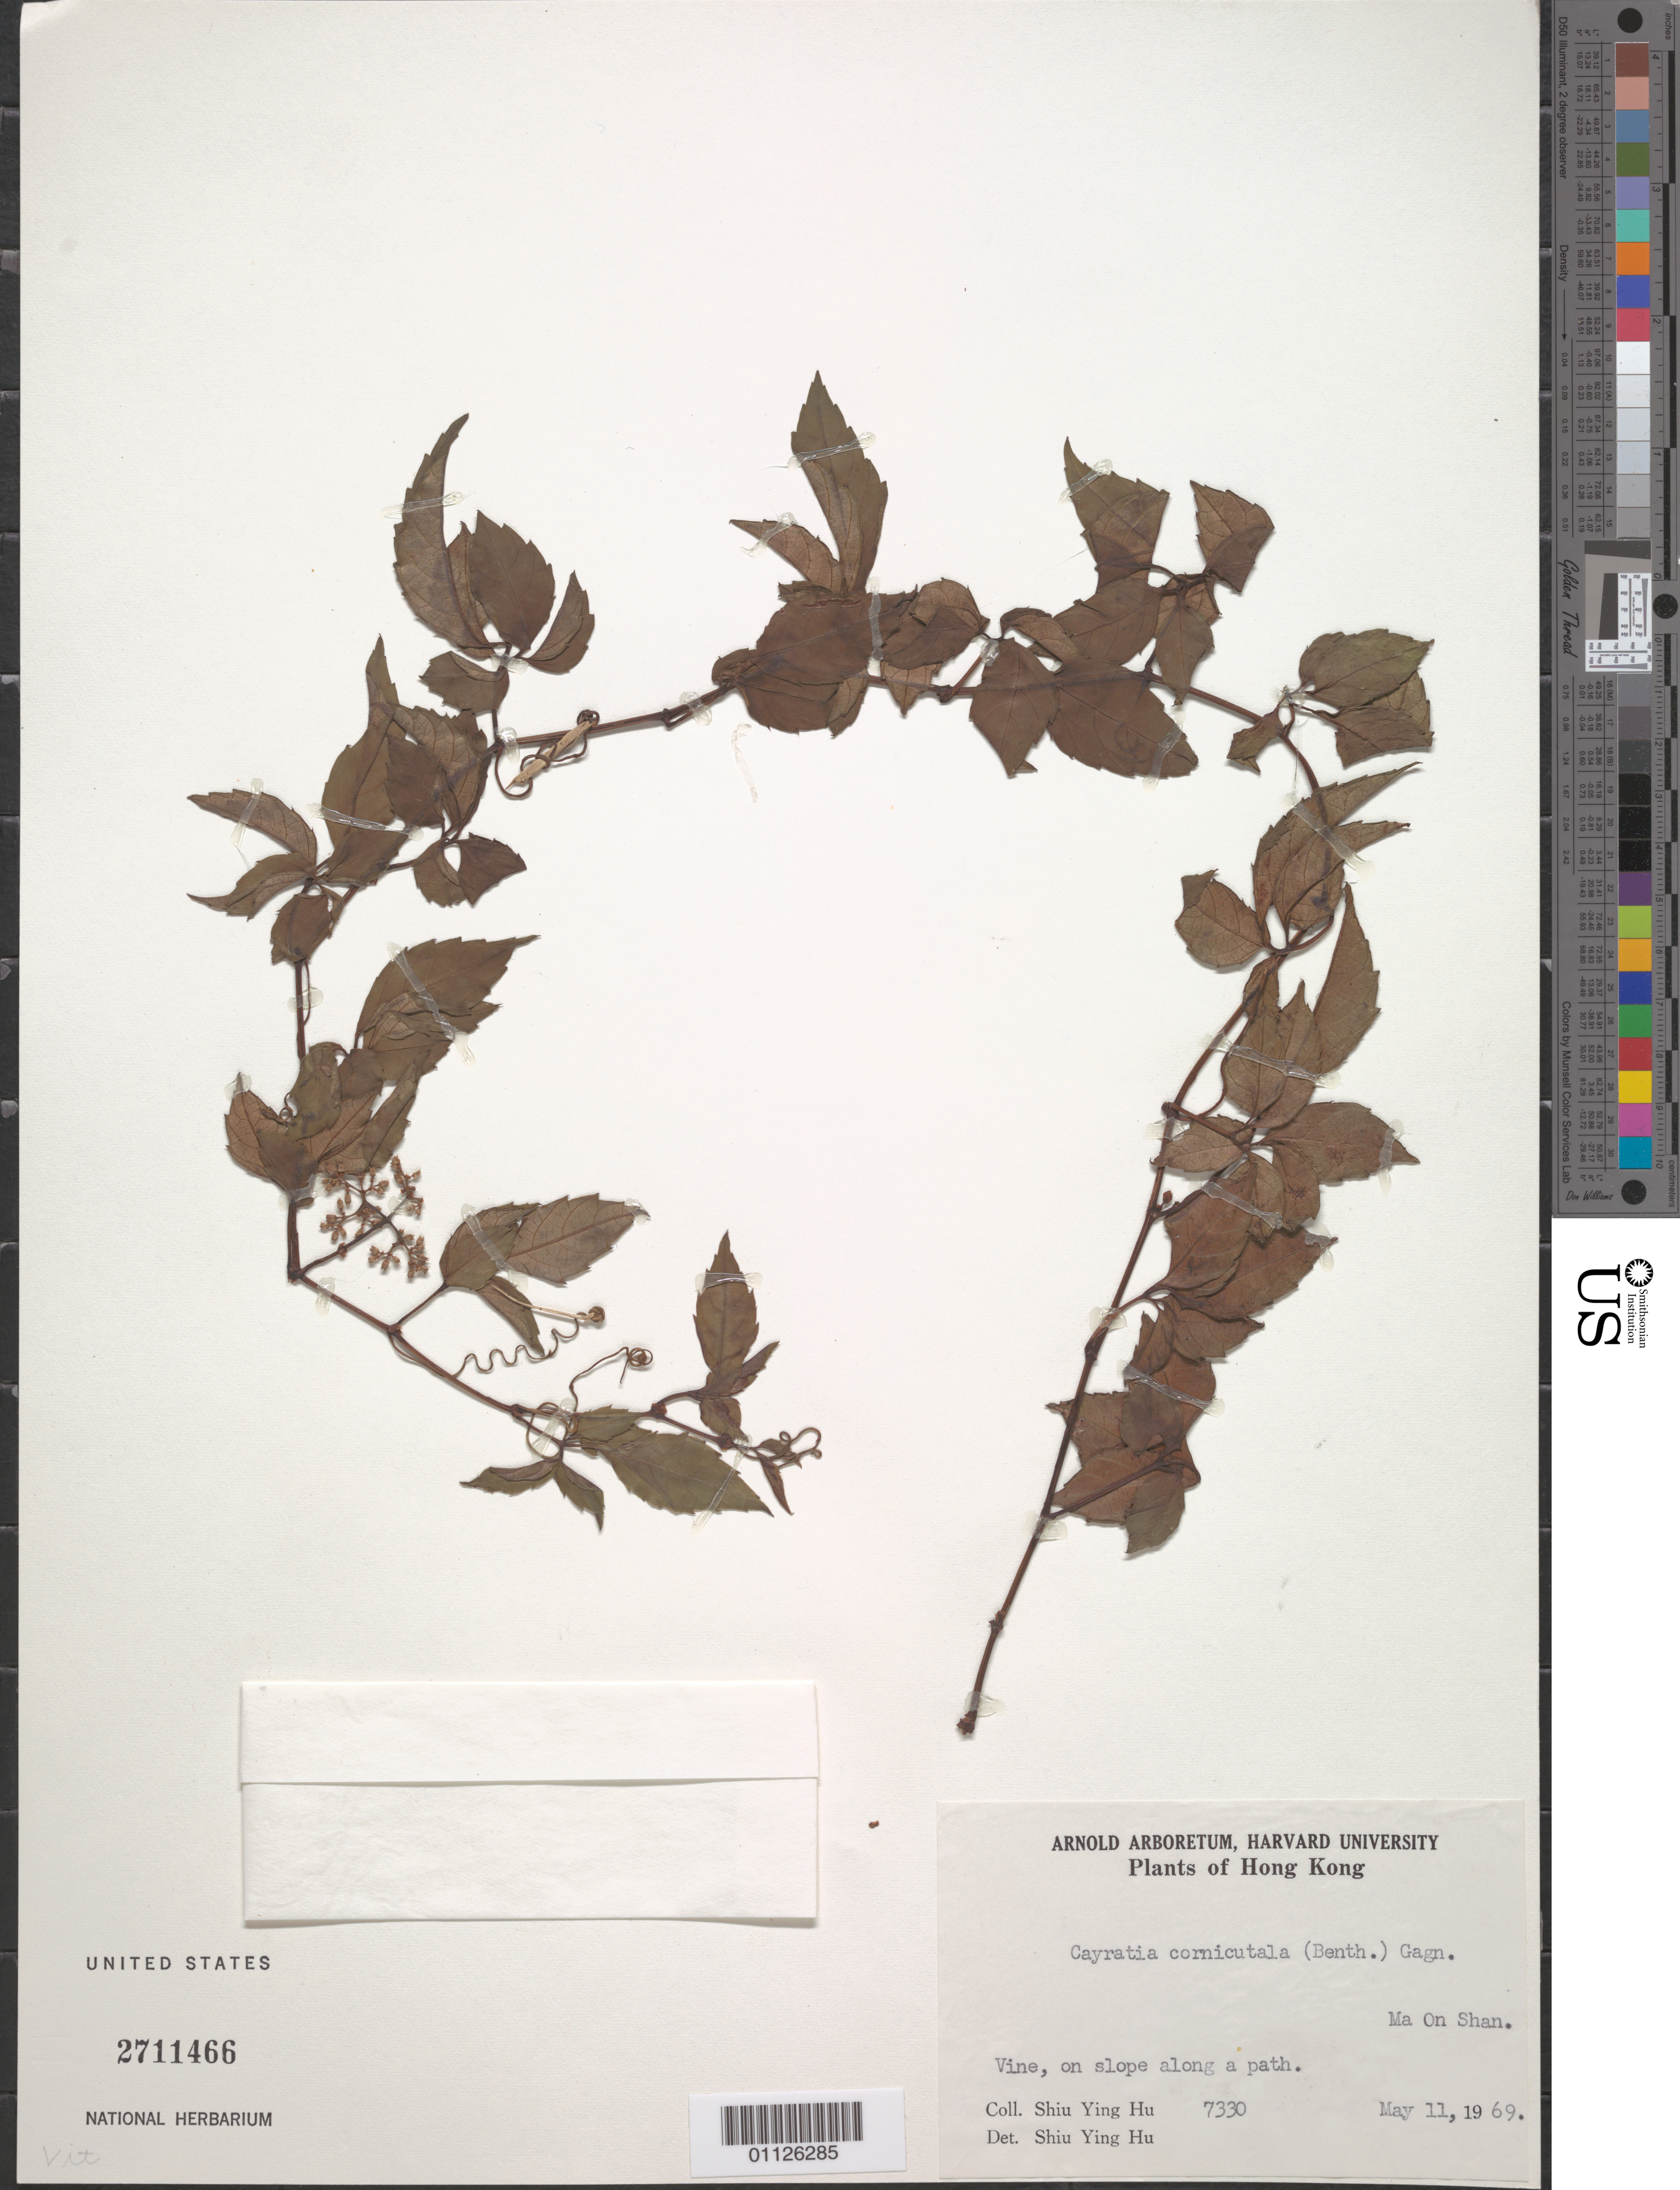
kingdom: Plantae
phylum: Tracheophyta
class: Magnoliopsida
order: Vitales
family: Vitaceae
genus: Causonis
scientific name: Causonis corniculata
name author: (Benth.) J. Wen & L.M. Lu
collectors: S. Y. Hu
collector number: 7330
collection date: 1969-05-11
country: China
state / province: Hong Kong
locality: Ma On Shan.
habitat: Vine, on slope along a path.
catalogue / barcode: US 2711466